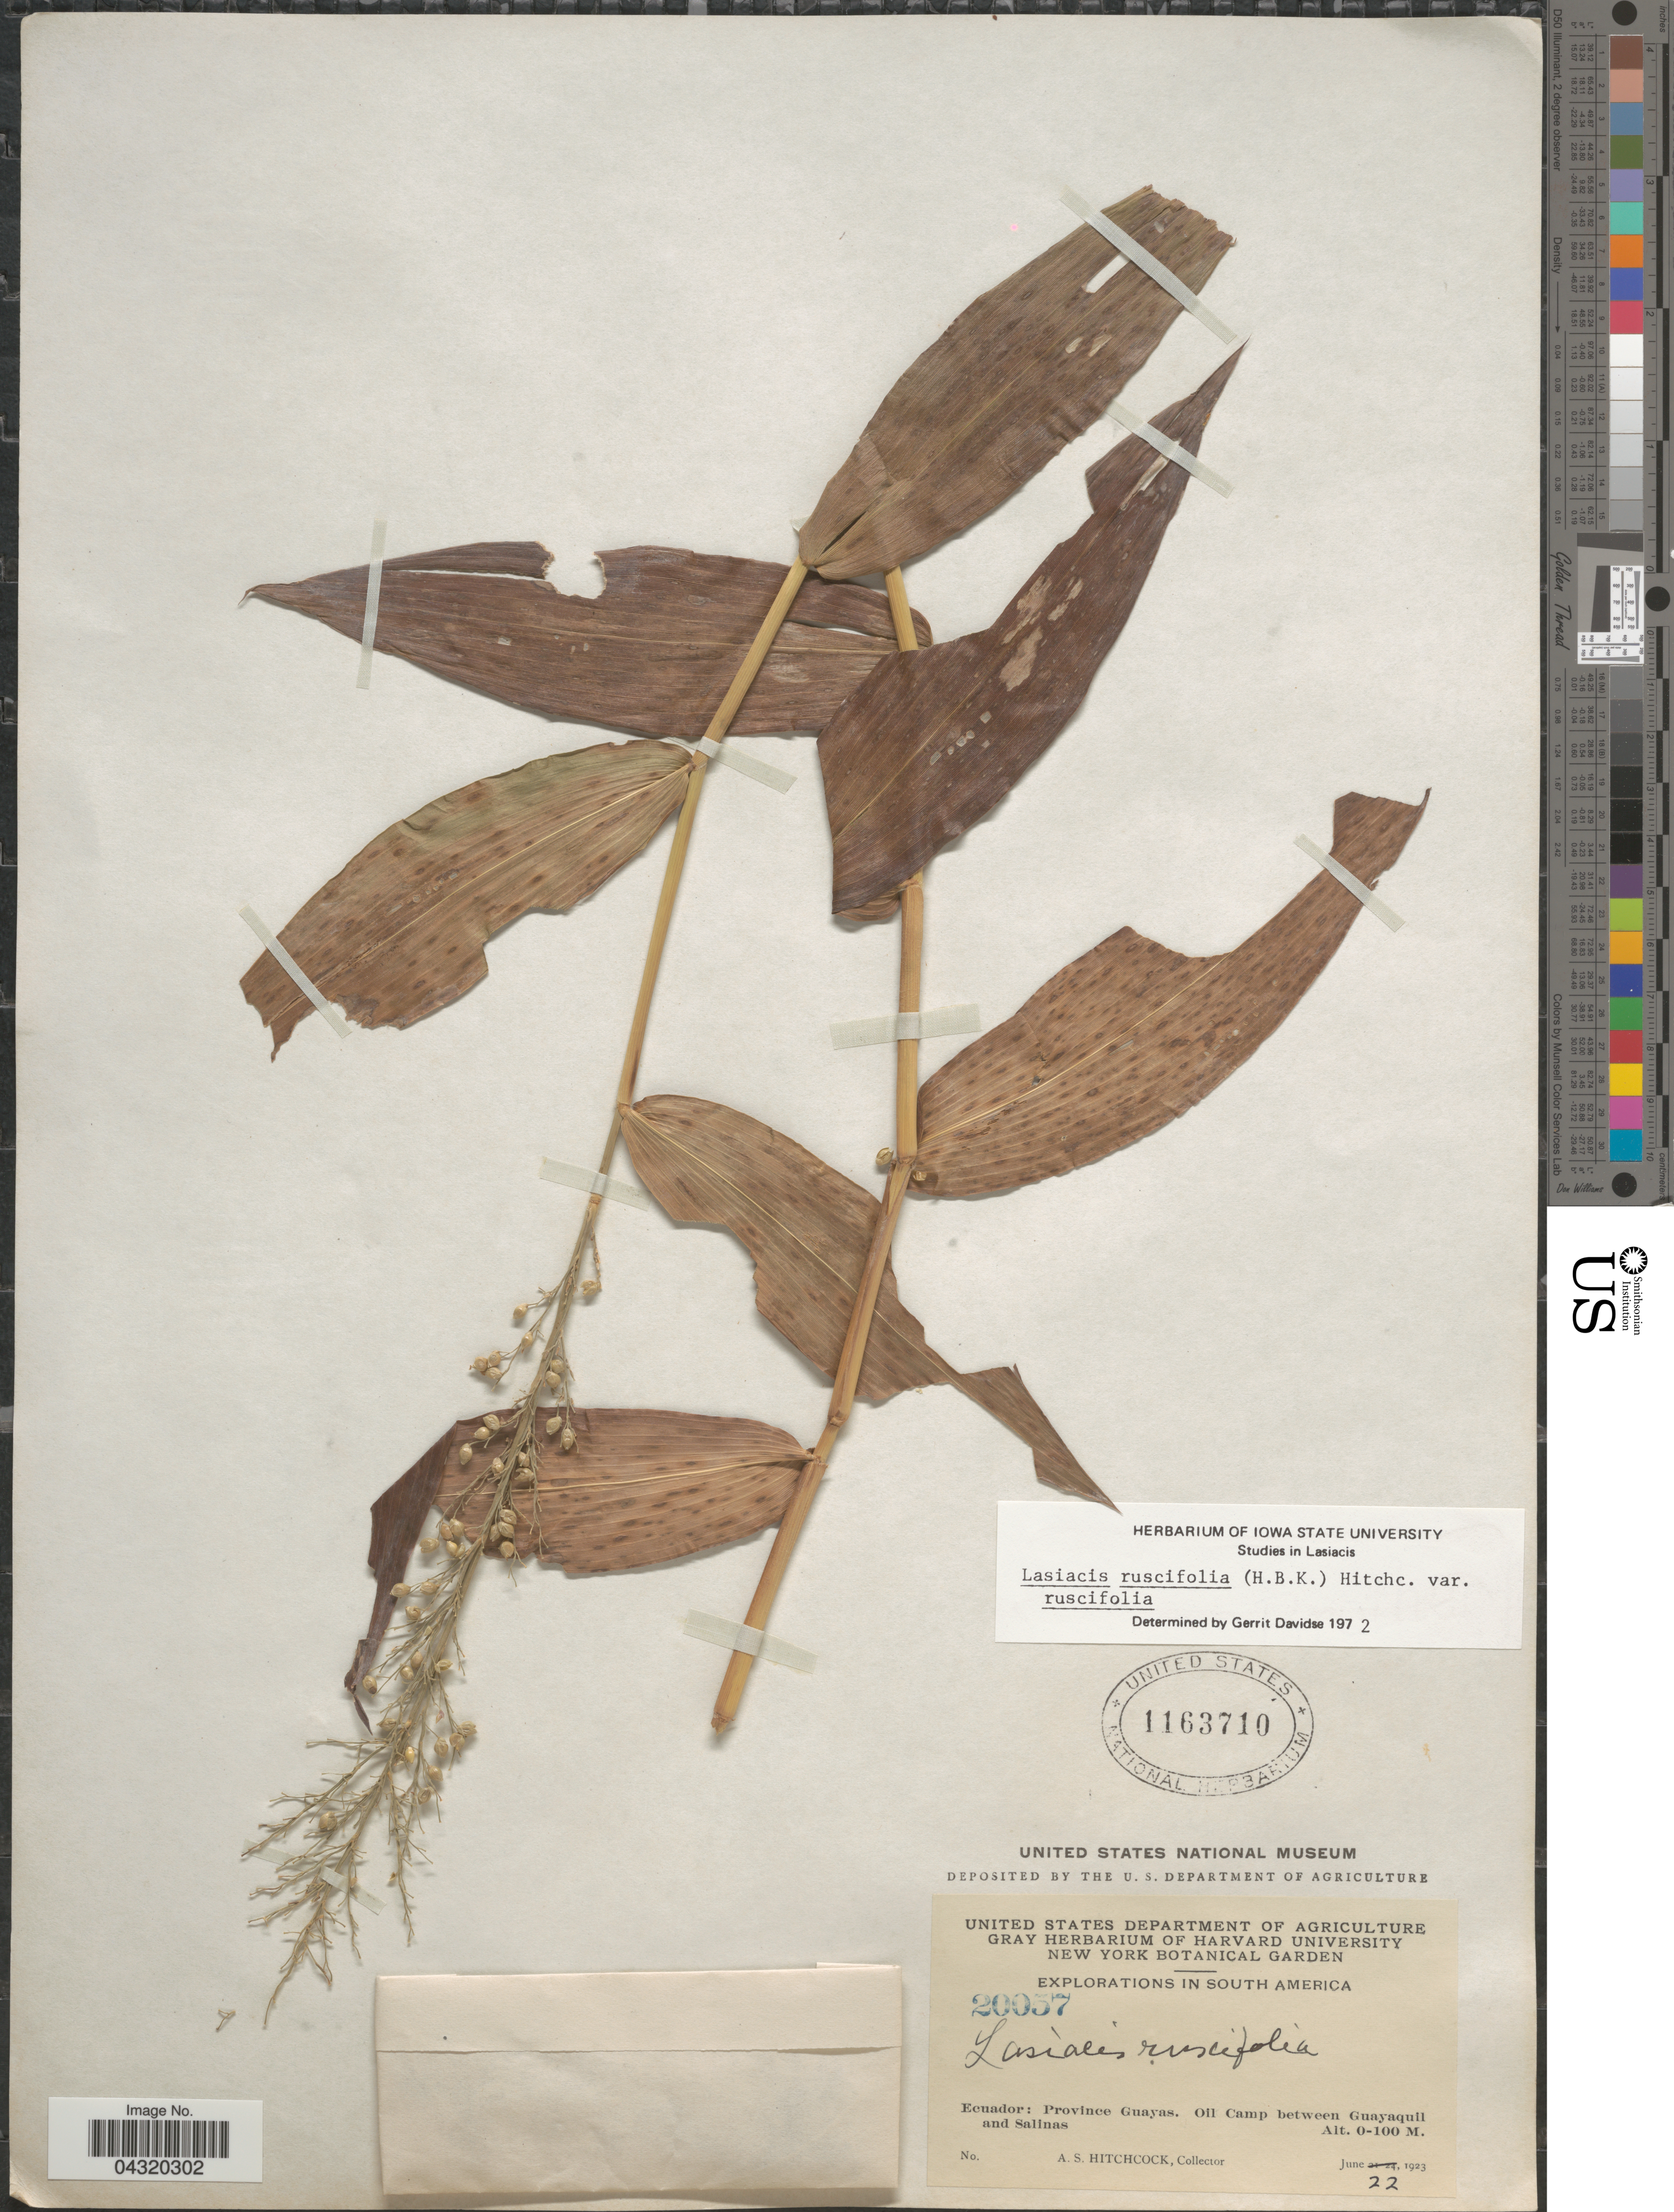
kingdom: Plantae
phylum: Tracheophyta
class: Liliopsida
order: Poales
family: Poaceae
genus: Lasiacis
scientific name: Lasiacis ruscifolia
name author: (Kunth) Hitchc.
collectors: A. S. Hitchcock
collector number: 20057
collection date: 1923-06-22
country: Ecuador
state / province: Guayas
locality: Explorations in South America. Oil Camp between Guayaquil and Salinas.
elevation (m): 0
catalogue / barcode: US 1163710